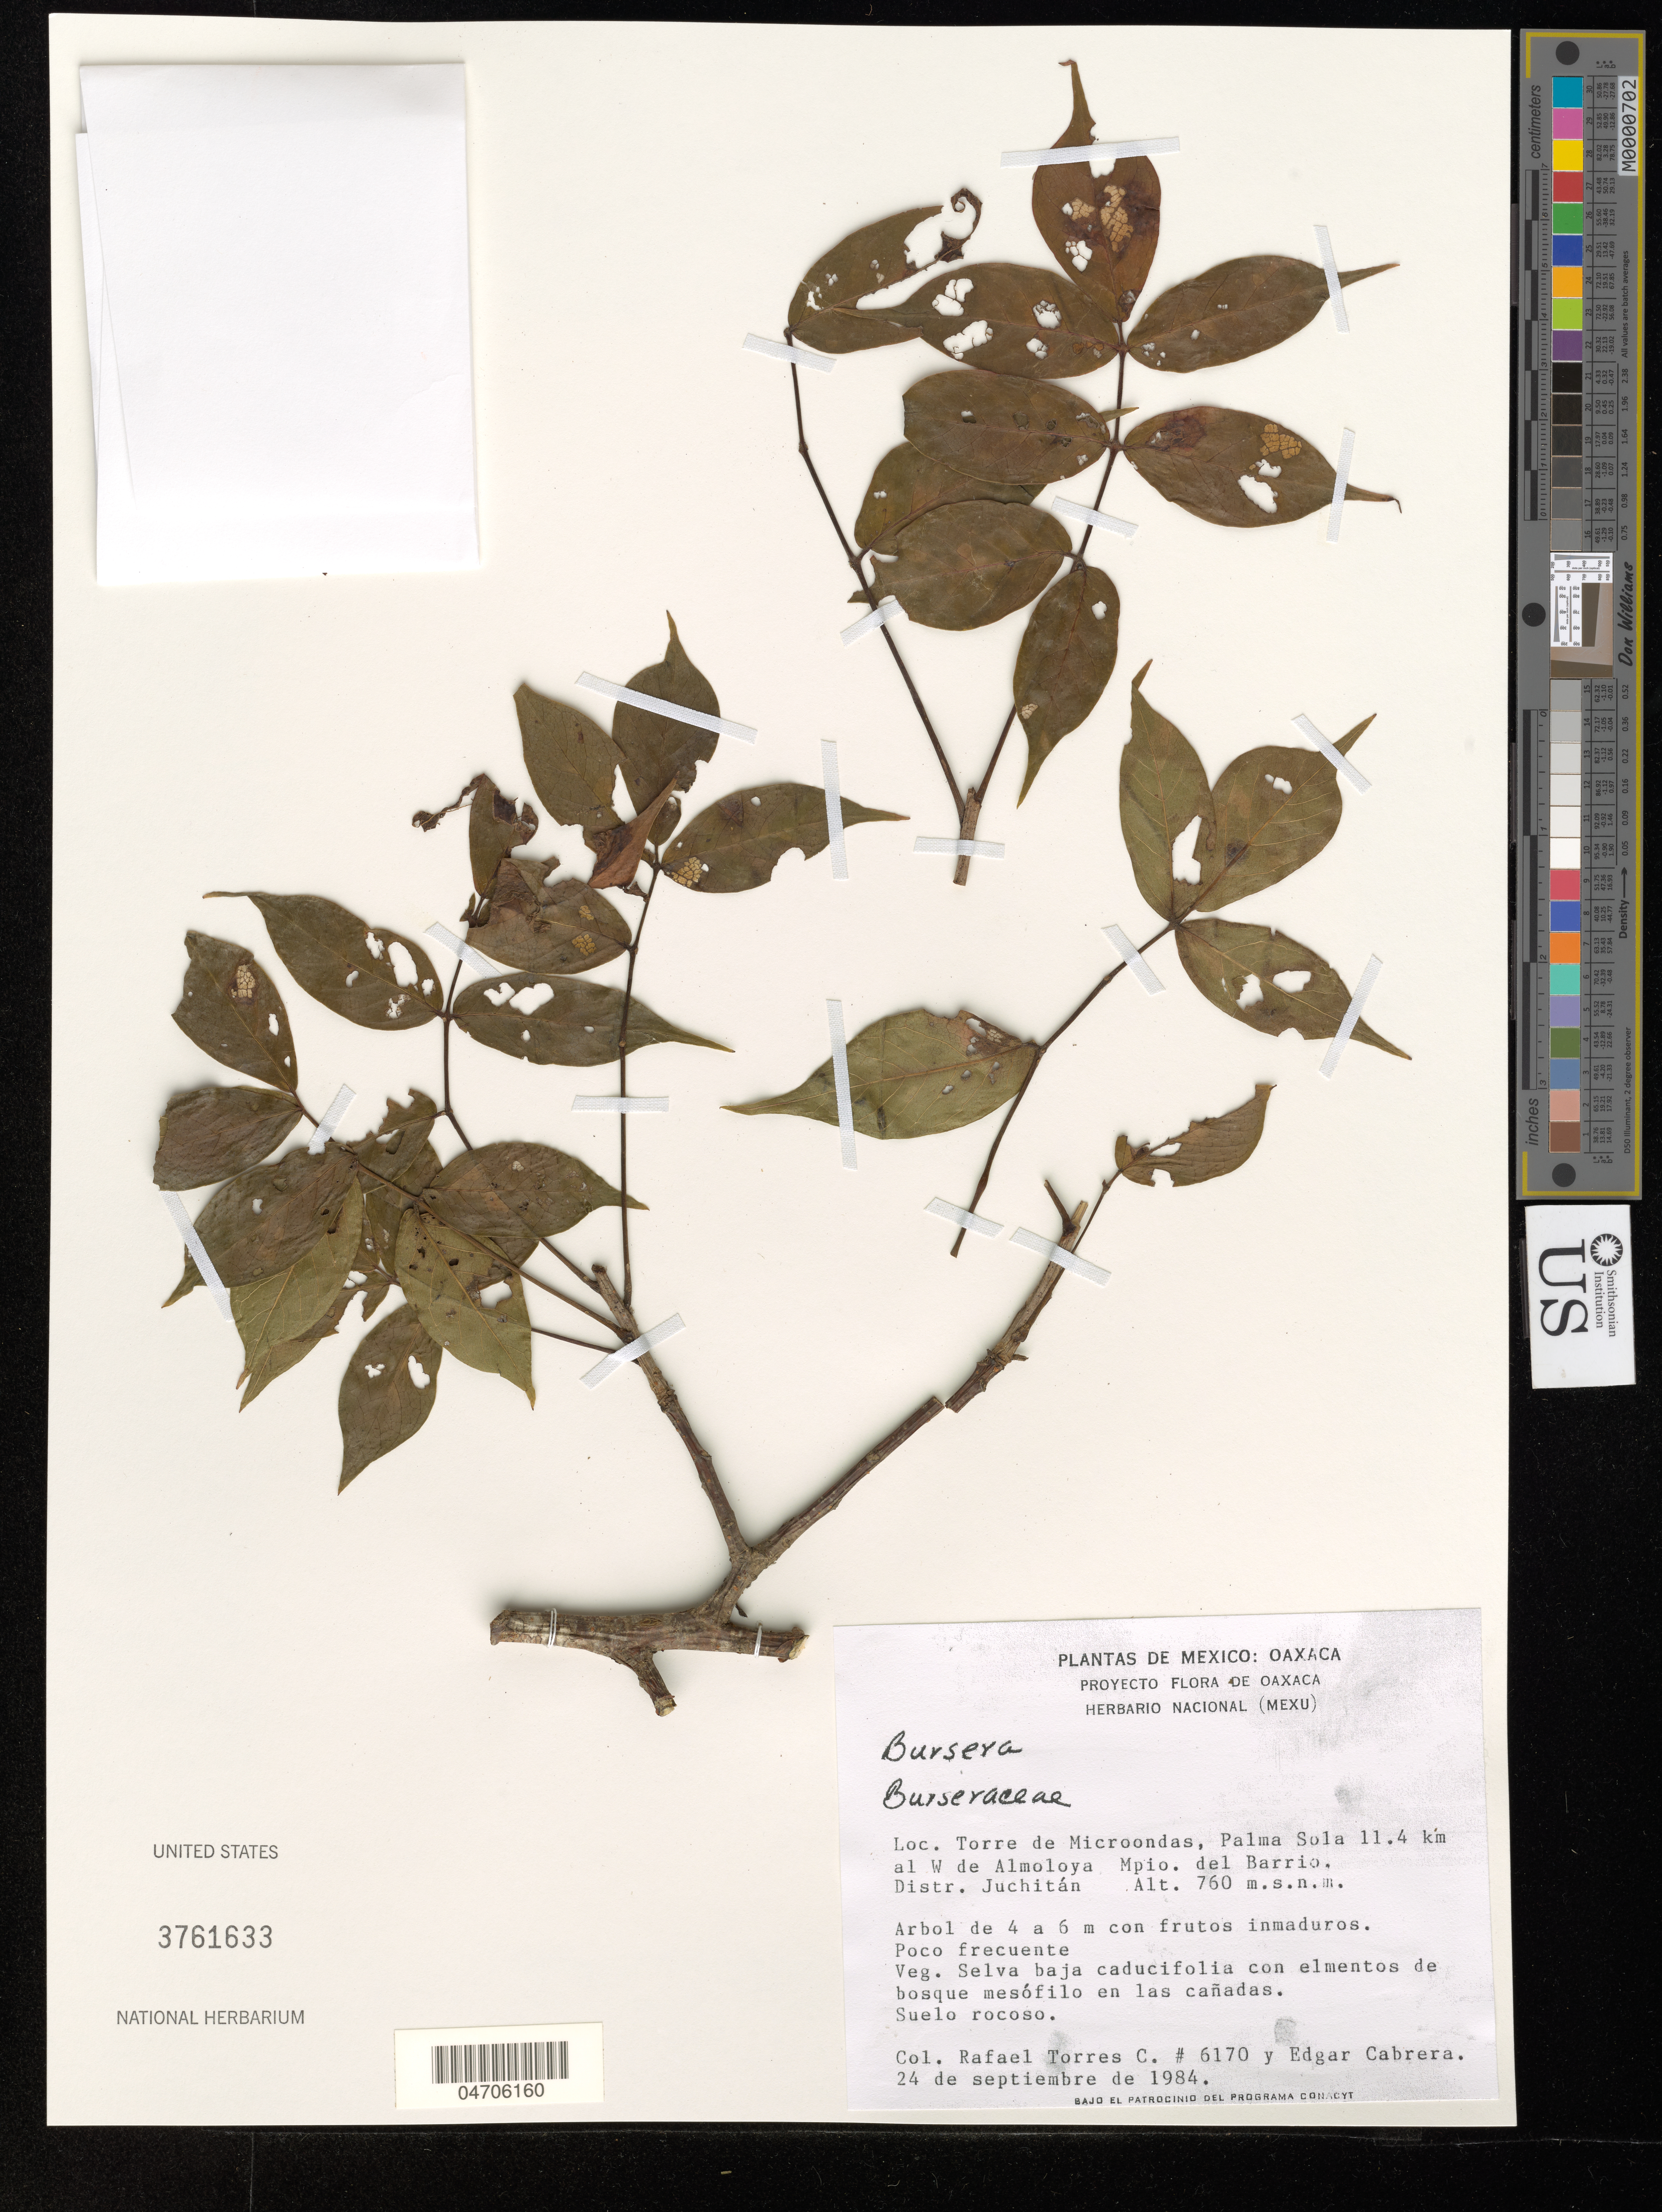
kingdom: Plantae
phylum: Tracheophyta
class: Magnoliopsida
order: Sapindales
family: Burseraceae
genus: Bursera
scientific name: Bursera sp.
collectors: R. Torres C. & E. Cabrera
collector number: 6170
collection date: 1984-09-24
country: Mexico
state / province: Oaxaca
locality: Torre de Microondas, Palma Sola 11.4 km al W de Almoloya Mpio. del Barrio. Distr. Juchitán.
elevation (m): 760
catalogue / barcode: US 3761633